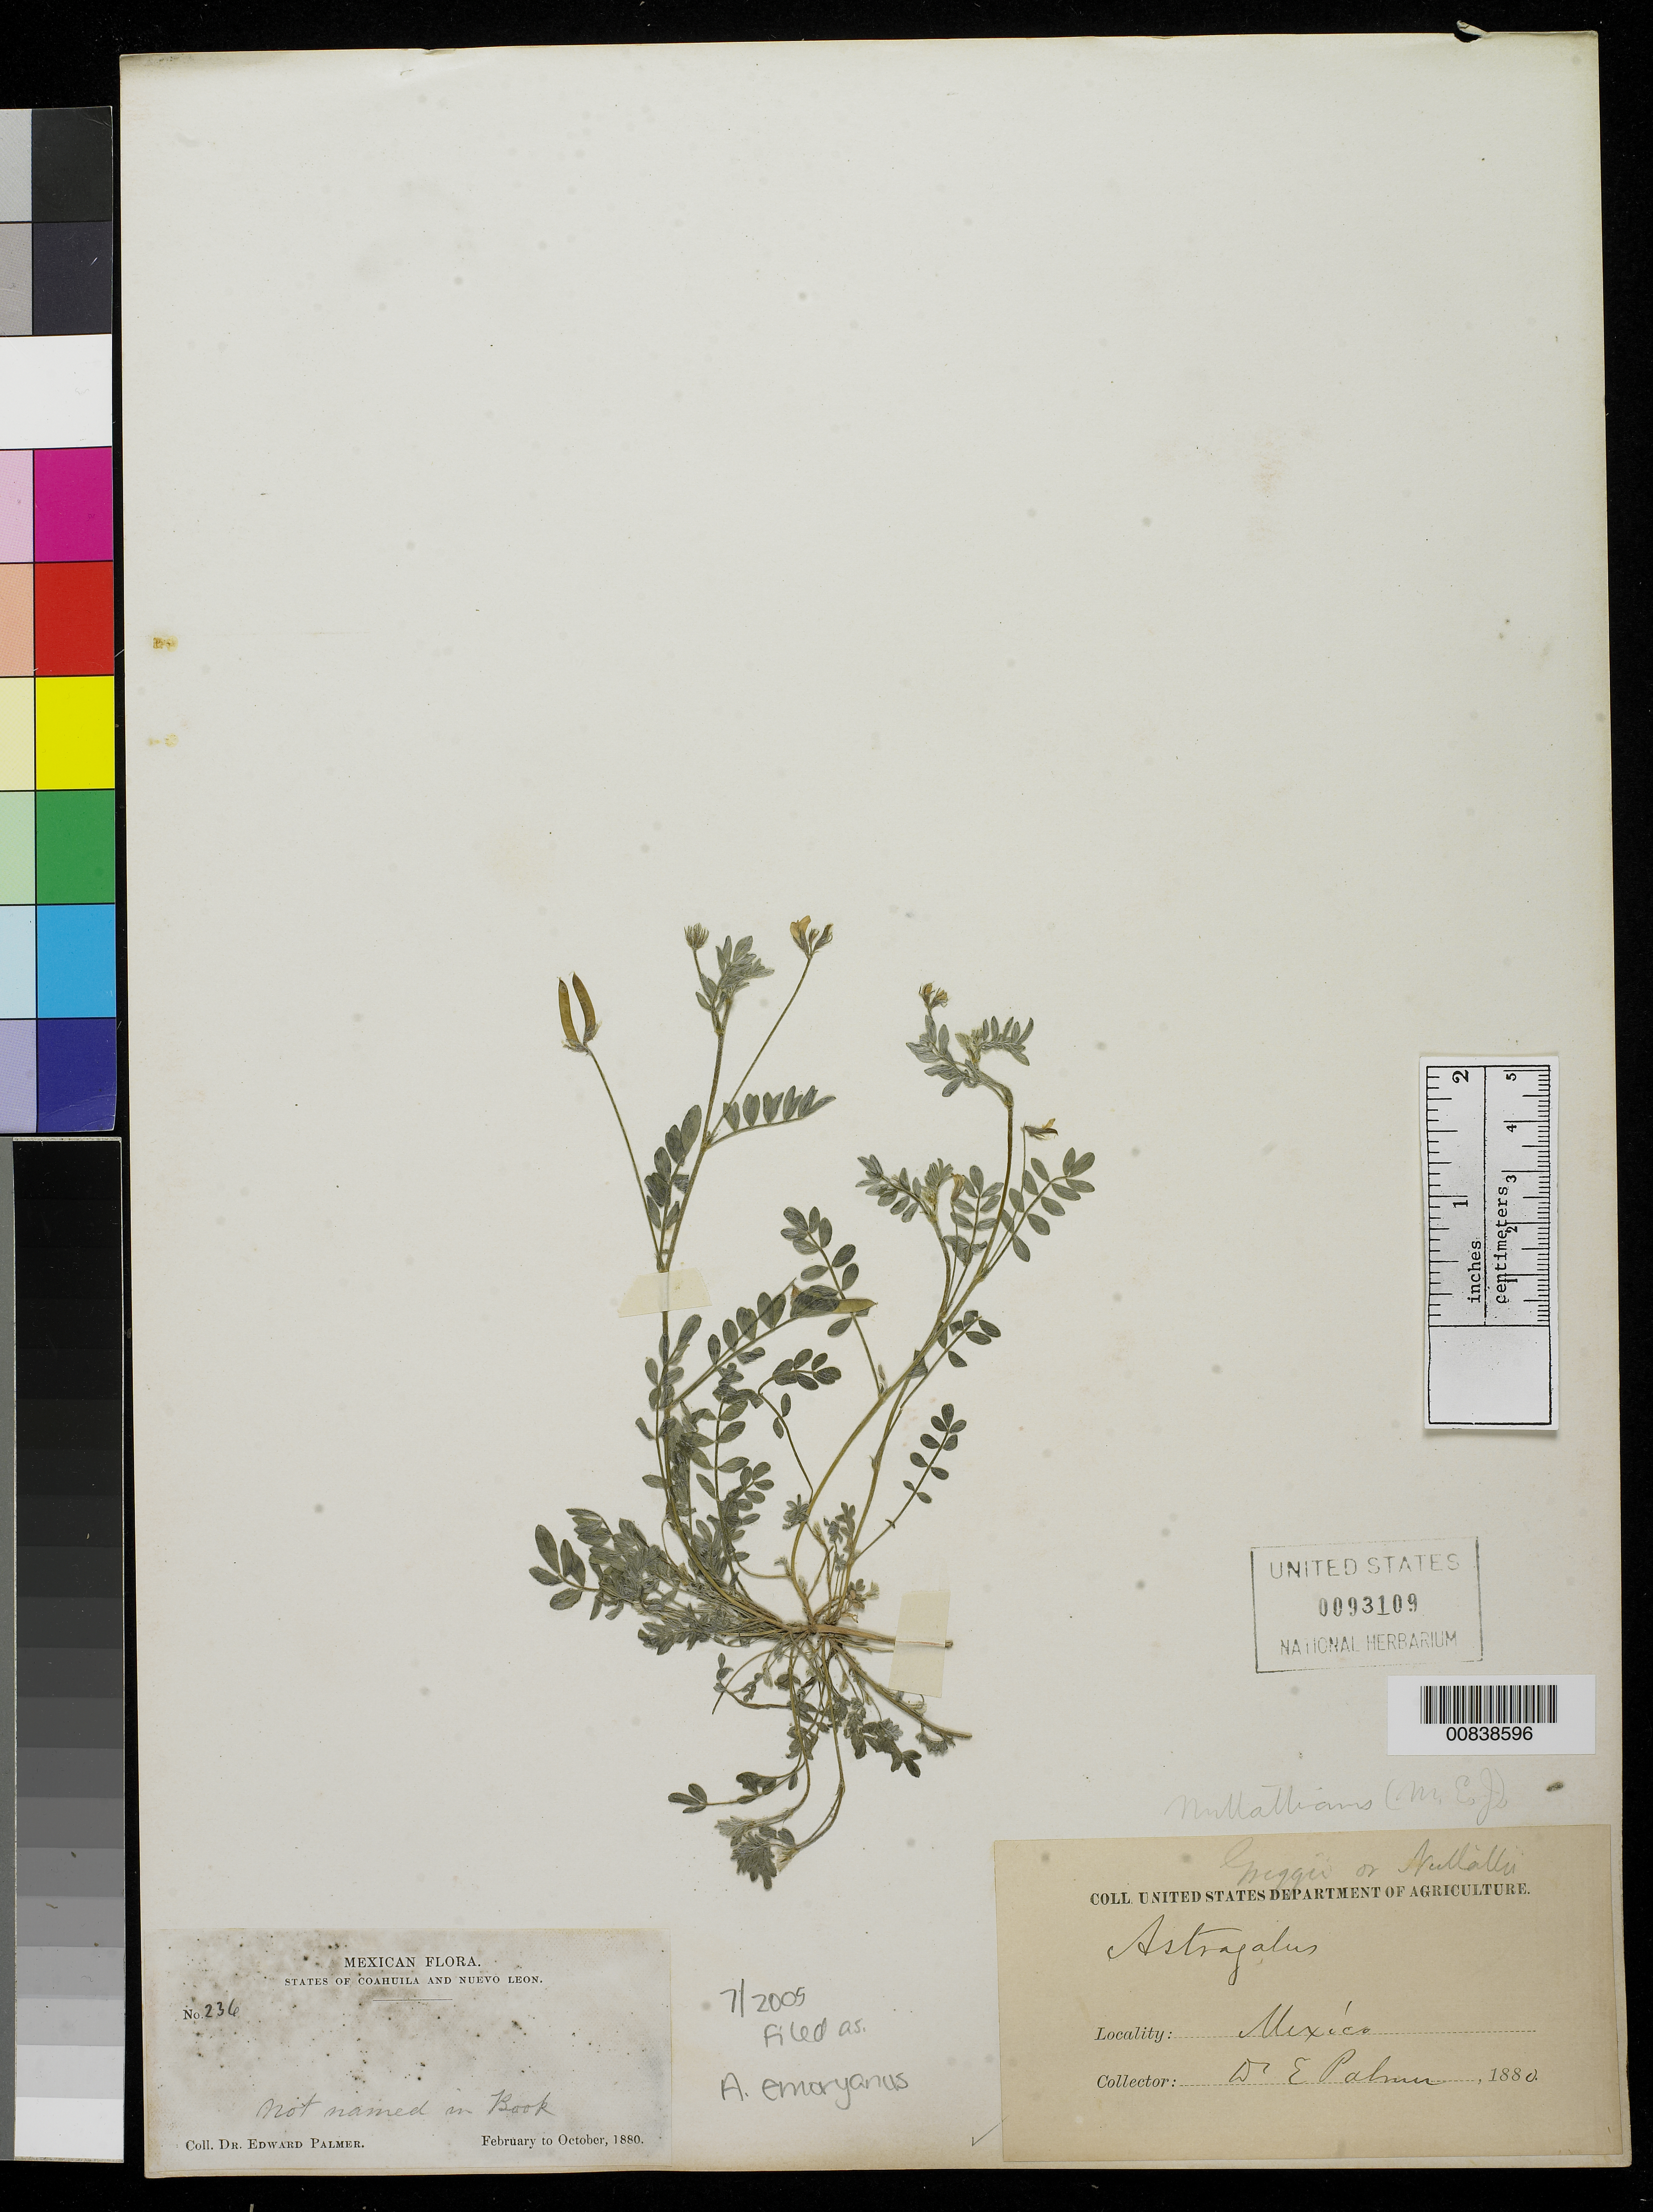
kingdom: Plantae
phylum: Tracheophyta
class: Magnoliopsida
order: Fabales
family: Fabaceae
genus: Astragalus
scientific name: Astragalus nuttallianus var. austrinus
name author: DC.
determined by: Estrada, E.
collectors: E. Palmer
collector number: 236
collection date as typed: Feb 1880 to -- Oct 1880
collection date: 1880-02/1880-10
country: Mexico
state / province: Coahuila / Nuevo León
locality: States of Coahuila and Nuevo León.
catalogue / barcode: US 93109